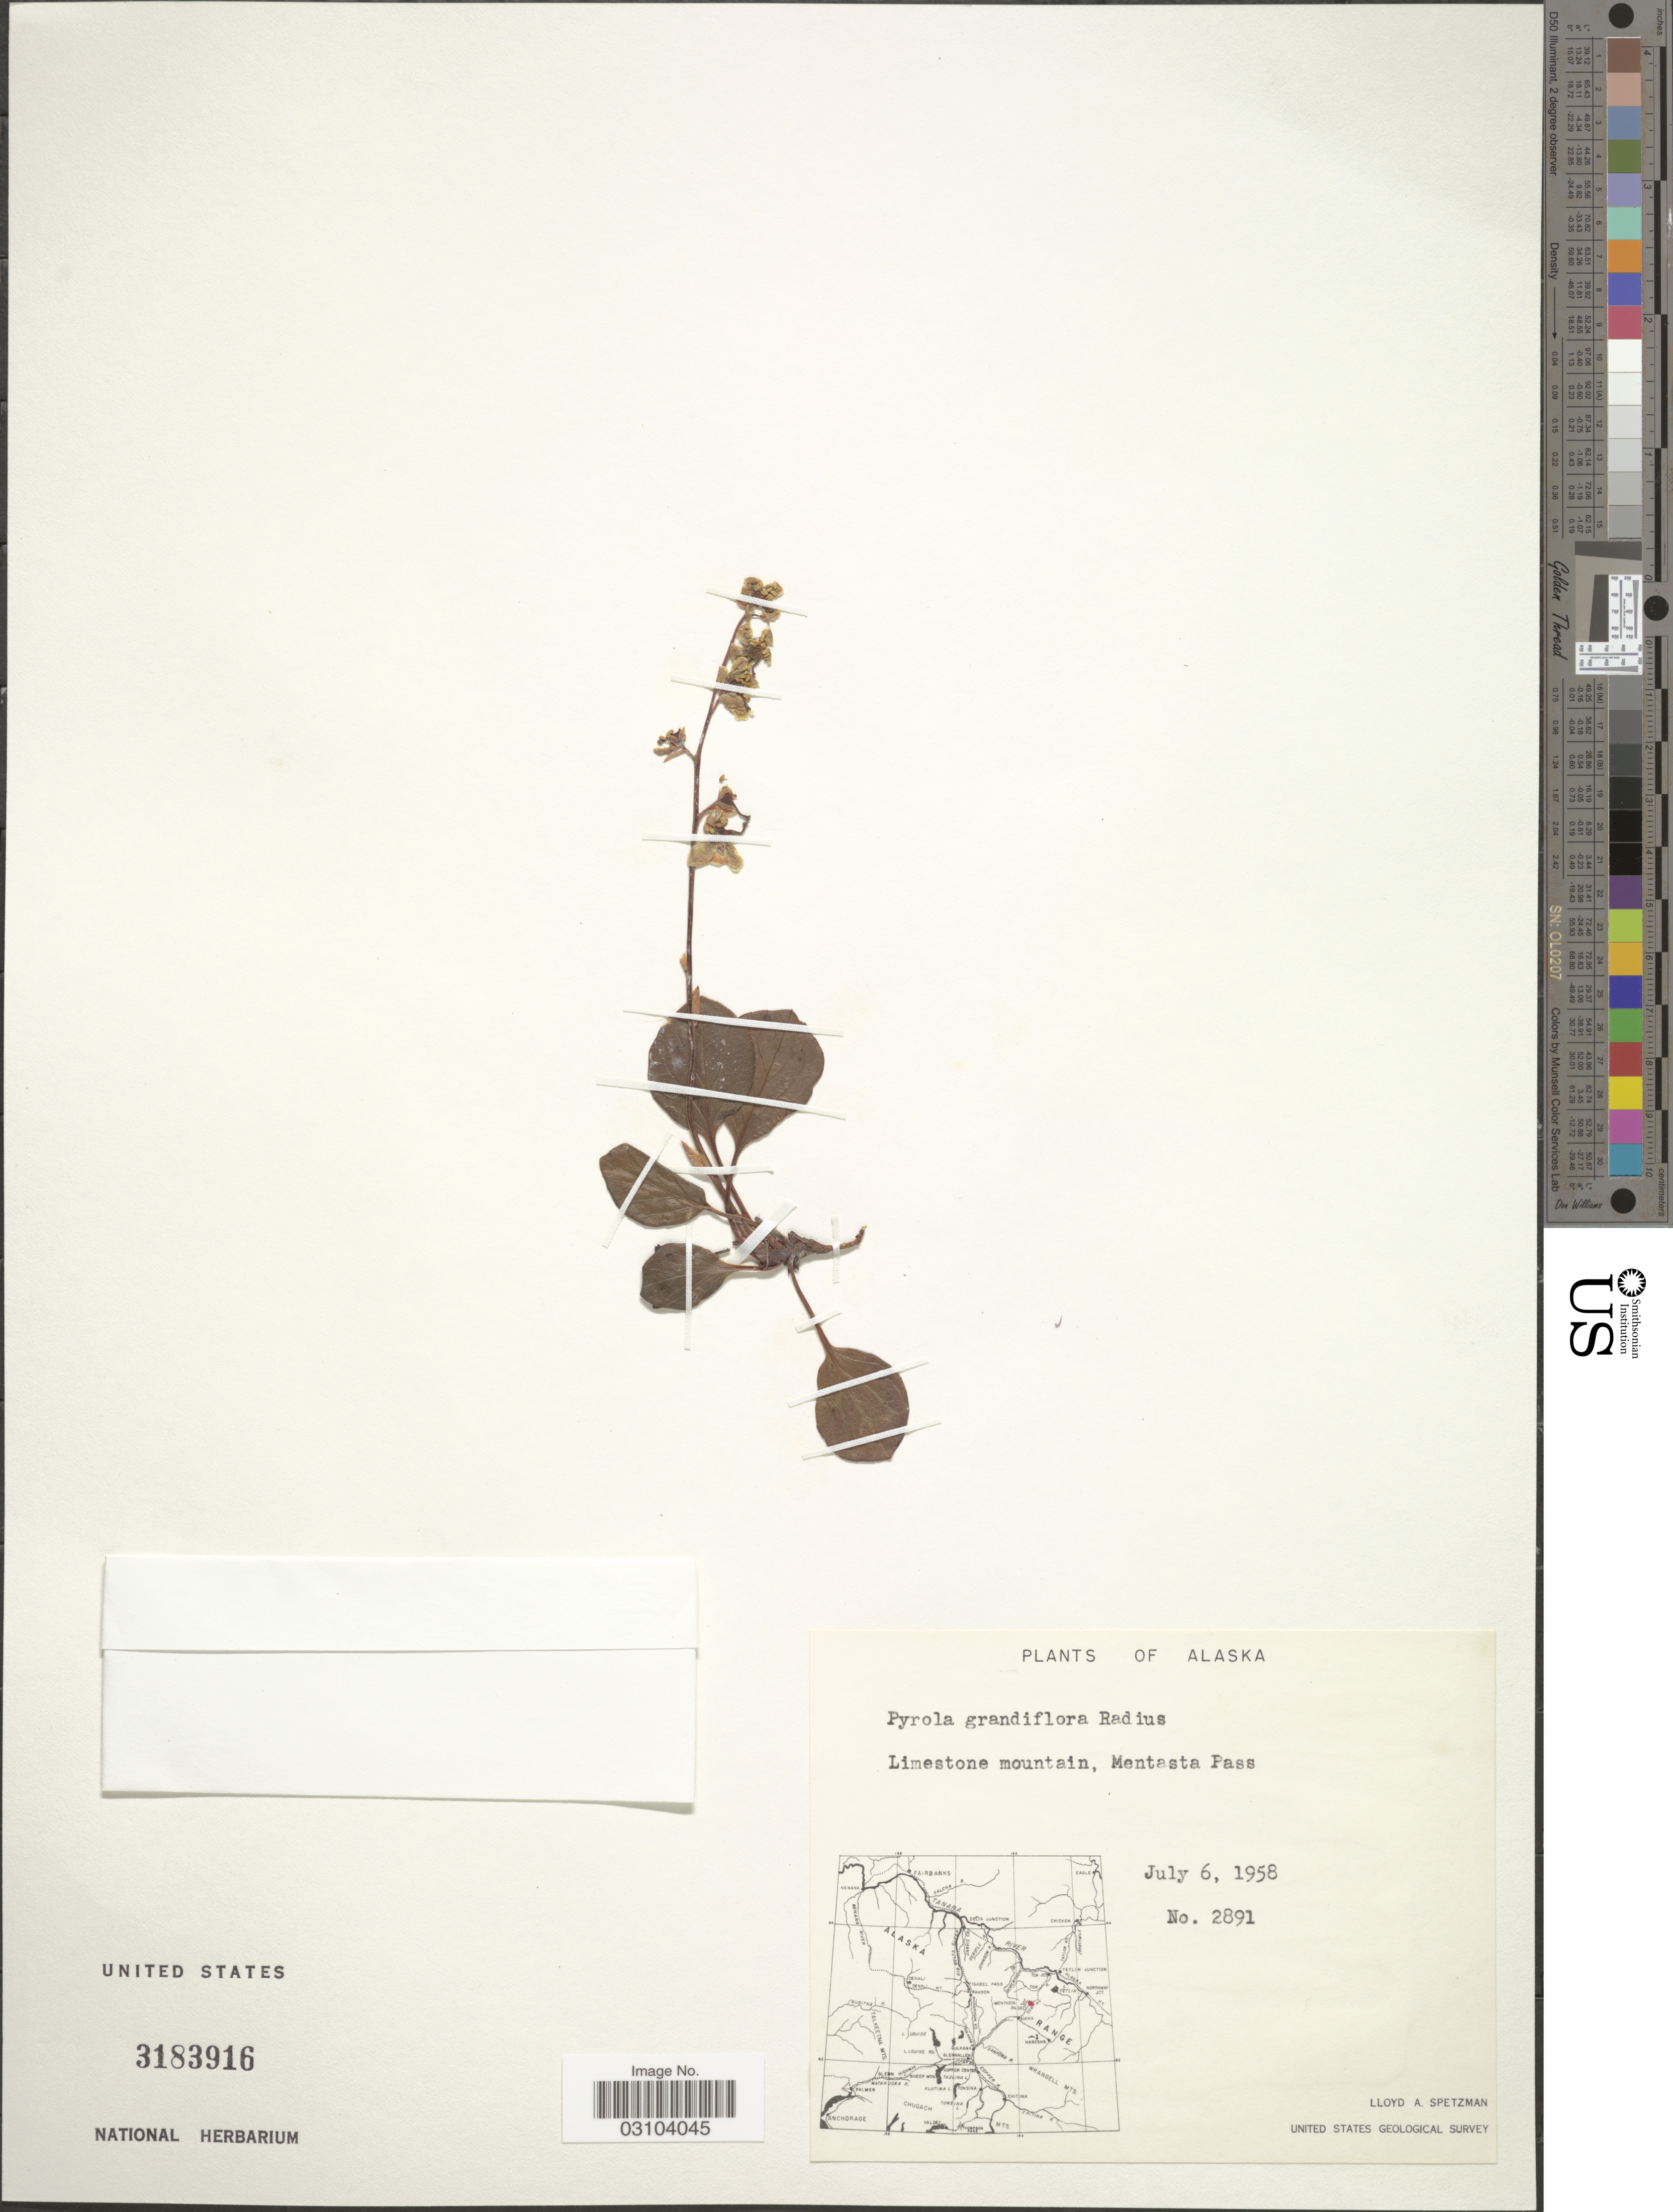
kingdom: Plantae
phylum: Tracheophyta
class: Magnoliopsida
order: Ericales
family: Ericaceae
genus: Pyrola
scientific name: Pyrola grandiflora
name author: Radius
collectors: L. Spetzman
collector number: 2891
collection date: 1958-07-06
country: United States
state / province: Alaska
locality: Limestone mountain, Mentasta Pass.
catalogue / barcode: US 3183916